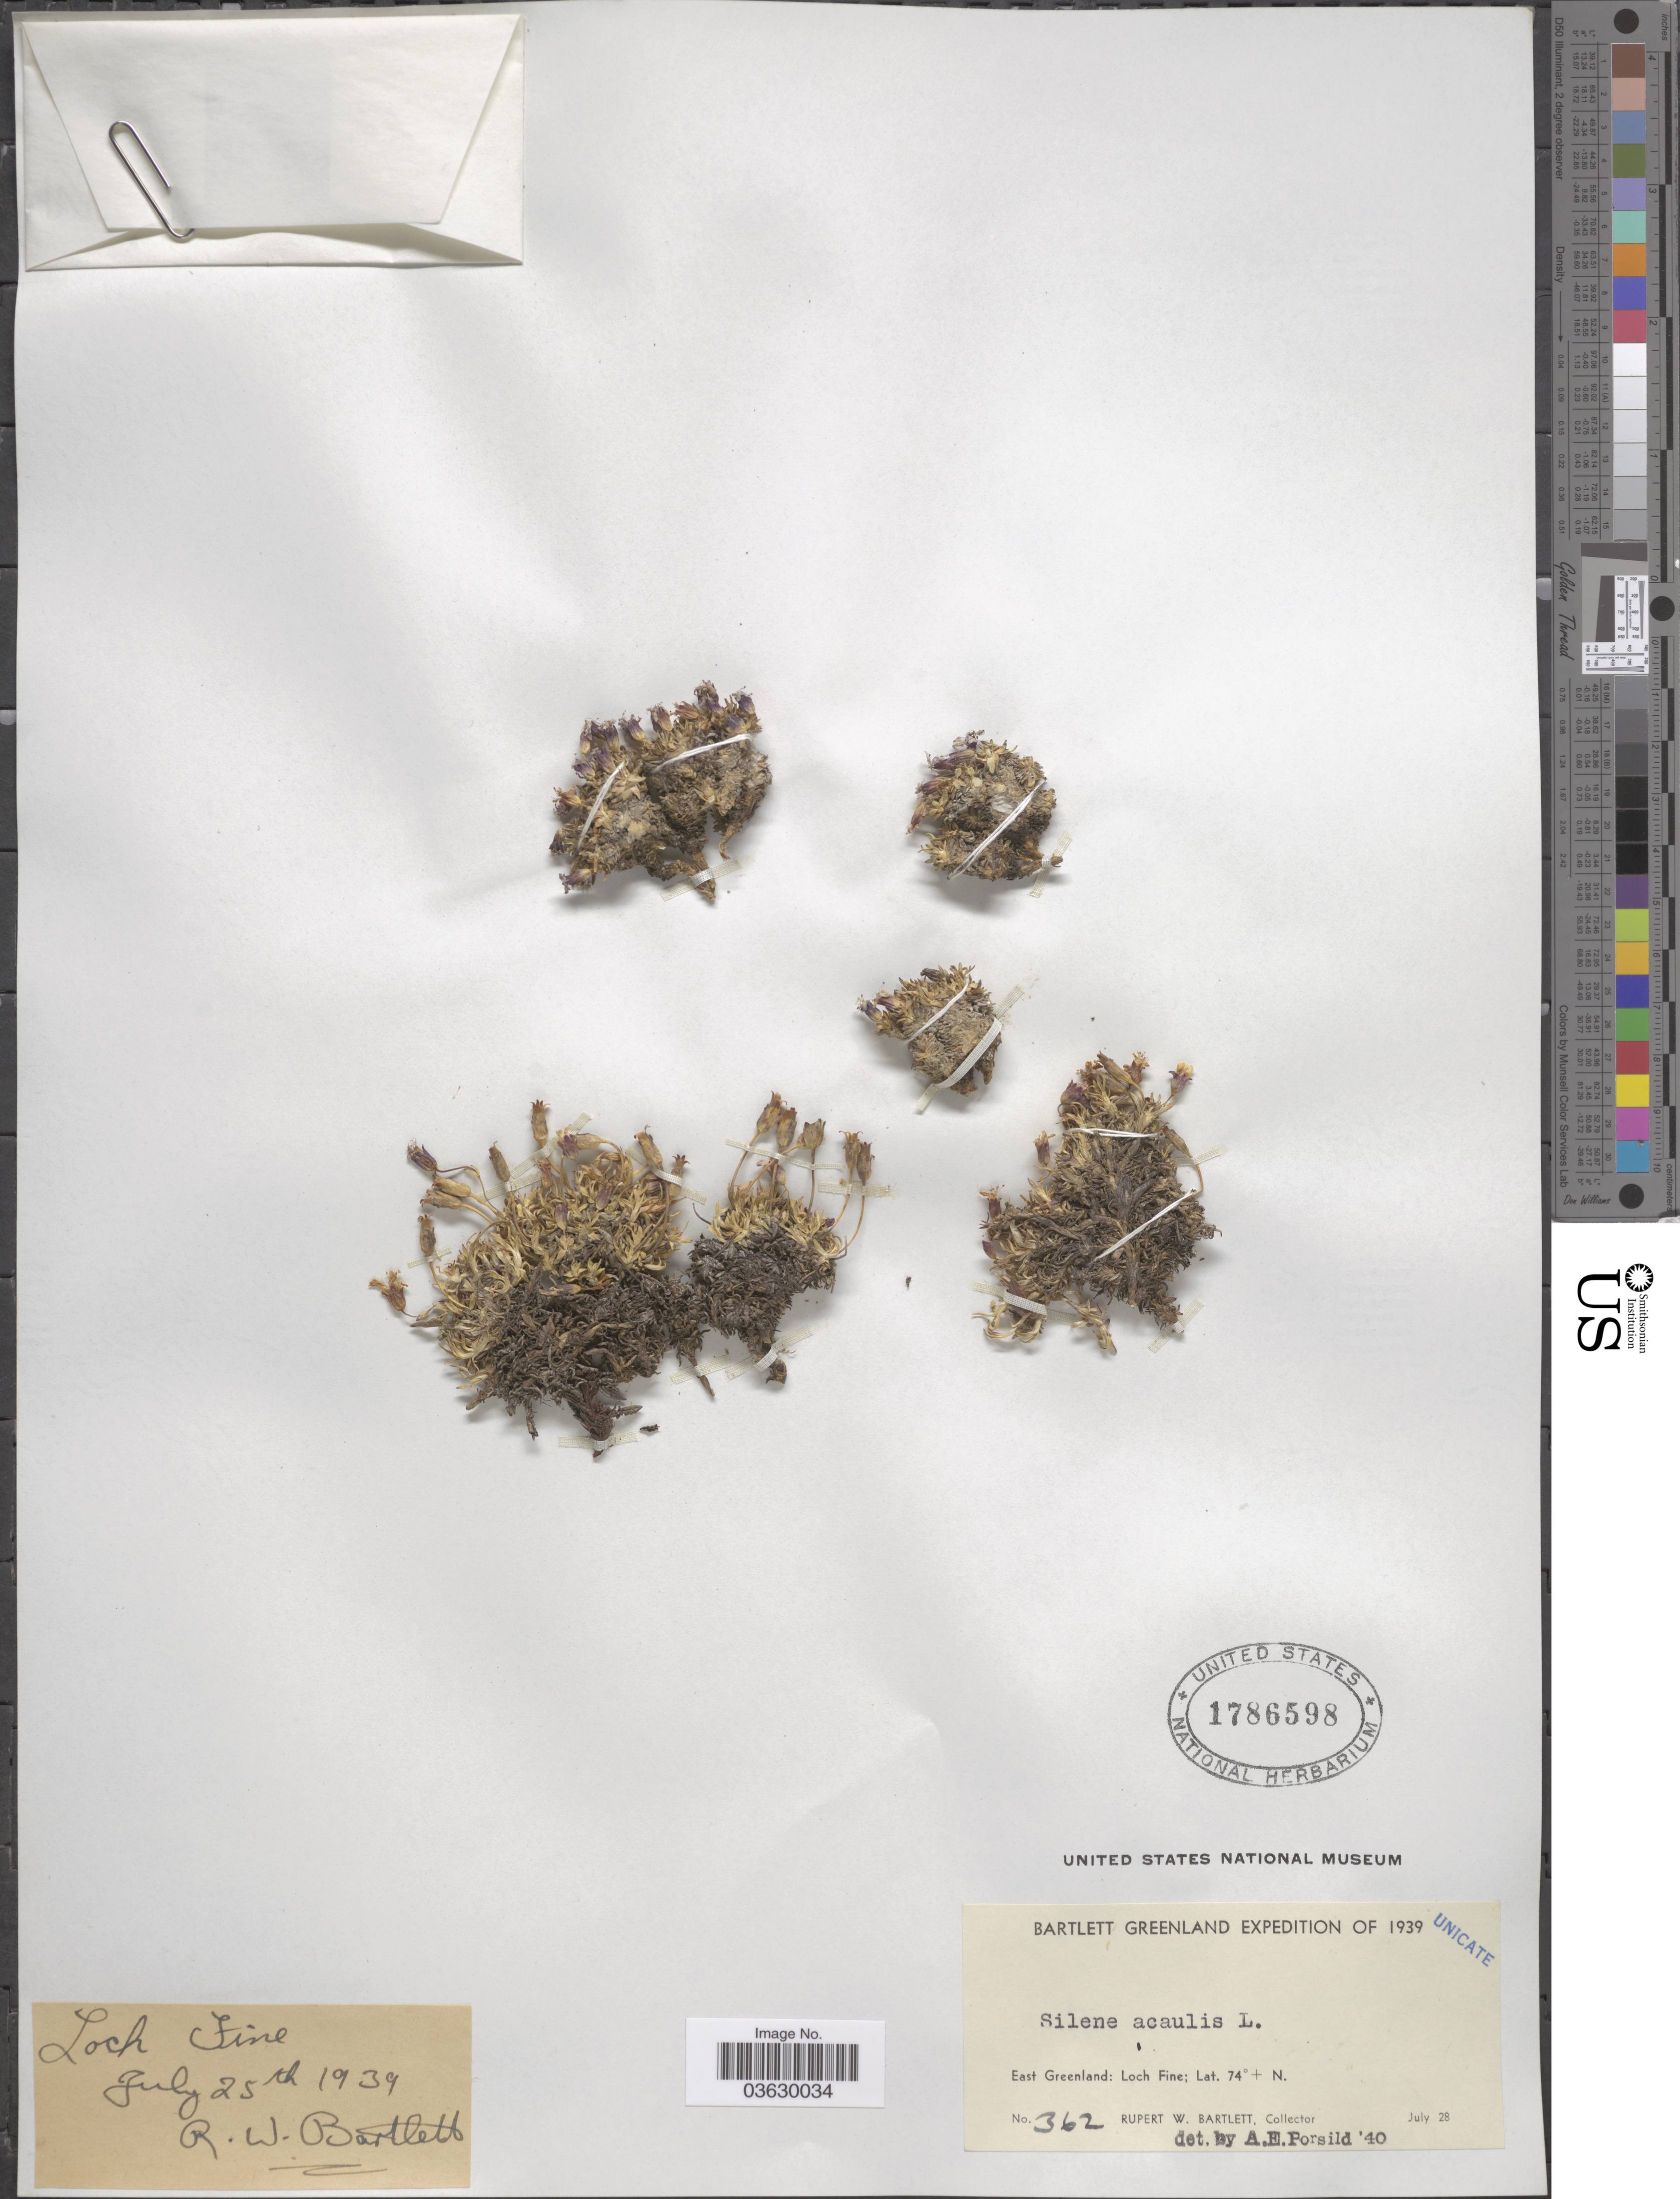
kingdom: Plantae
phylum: Tracheophyta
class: Magnoliopsida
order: Caryophyllales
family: Caryophyllaceae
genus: Silene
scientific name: Silene acaulis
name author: (L.) Jacq.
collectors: R. W. Bartlett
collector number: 362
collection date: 1939-07-25/1939-07-28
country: Greenland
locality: East Greenland: Loch Fine.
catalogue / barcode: US 1786598